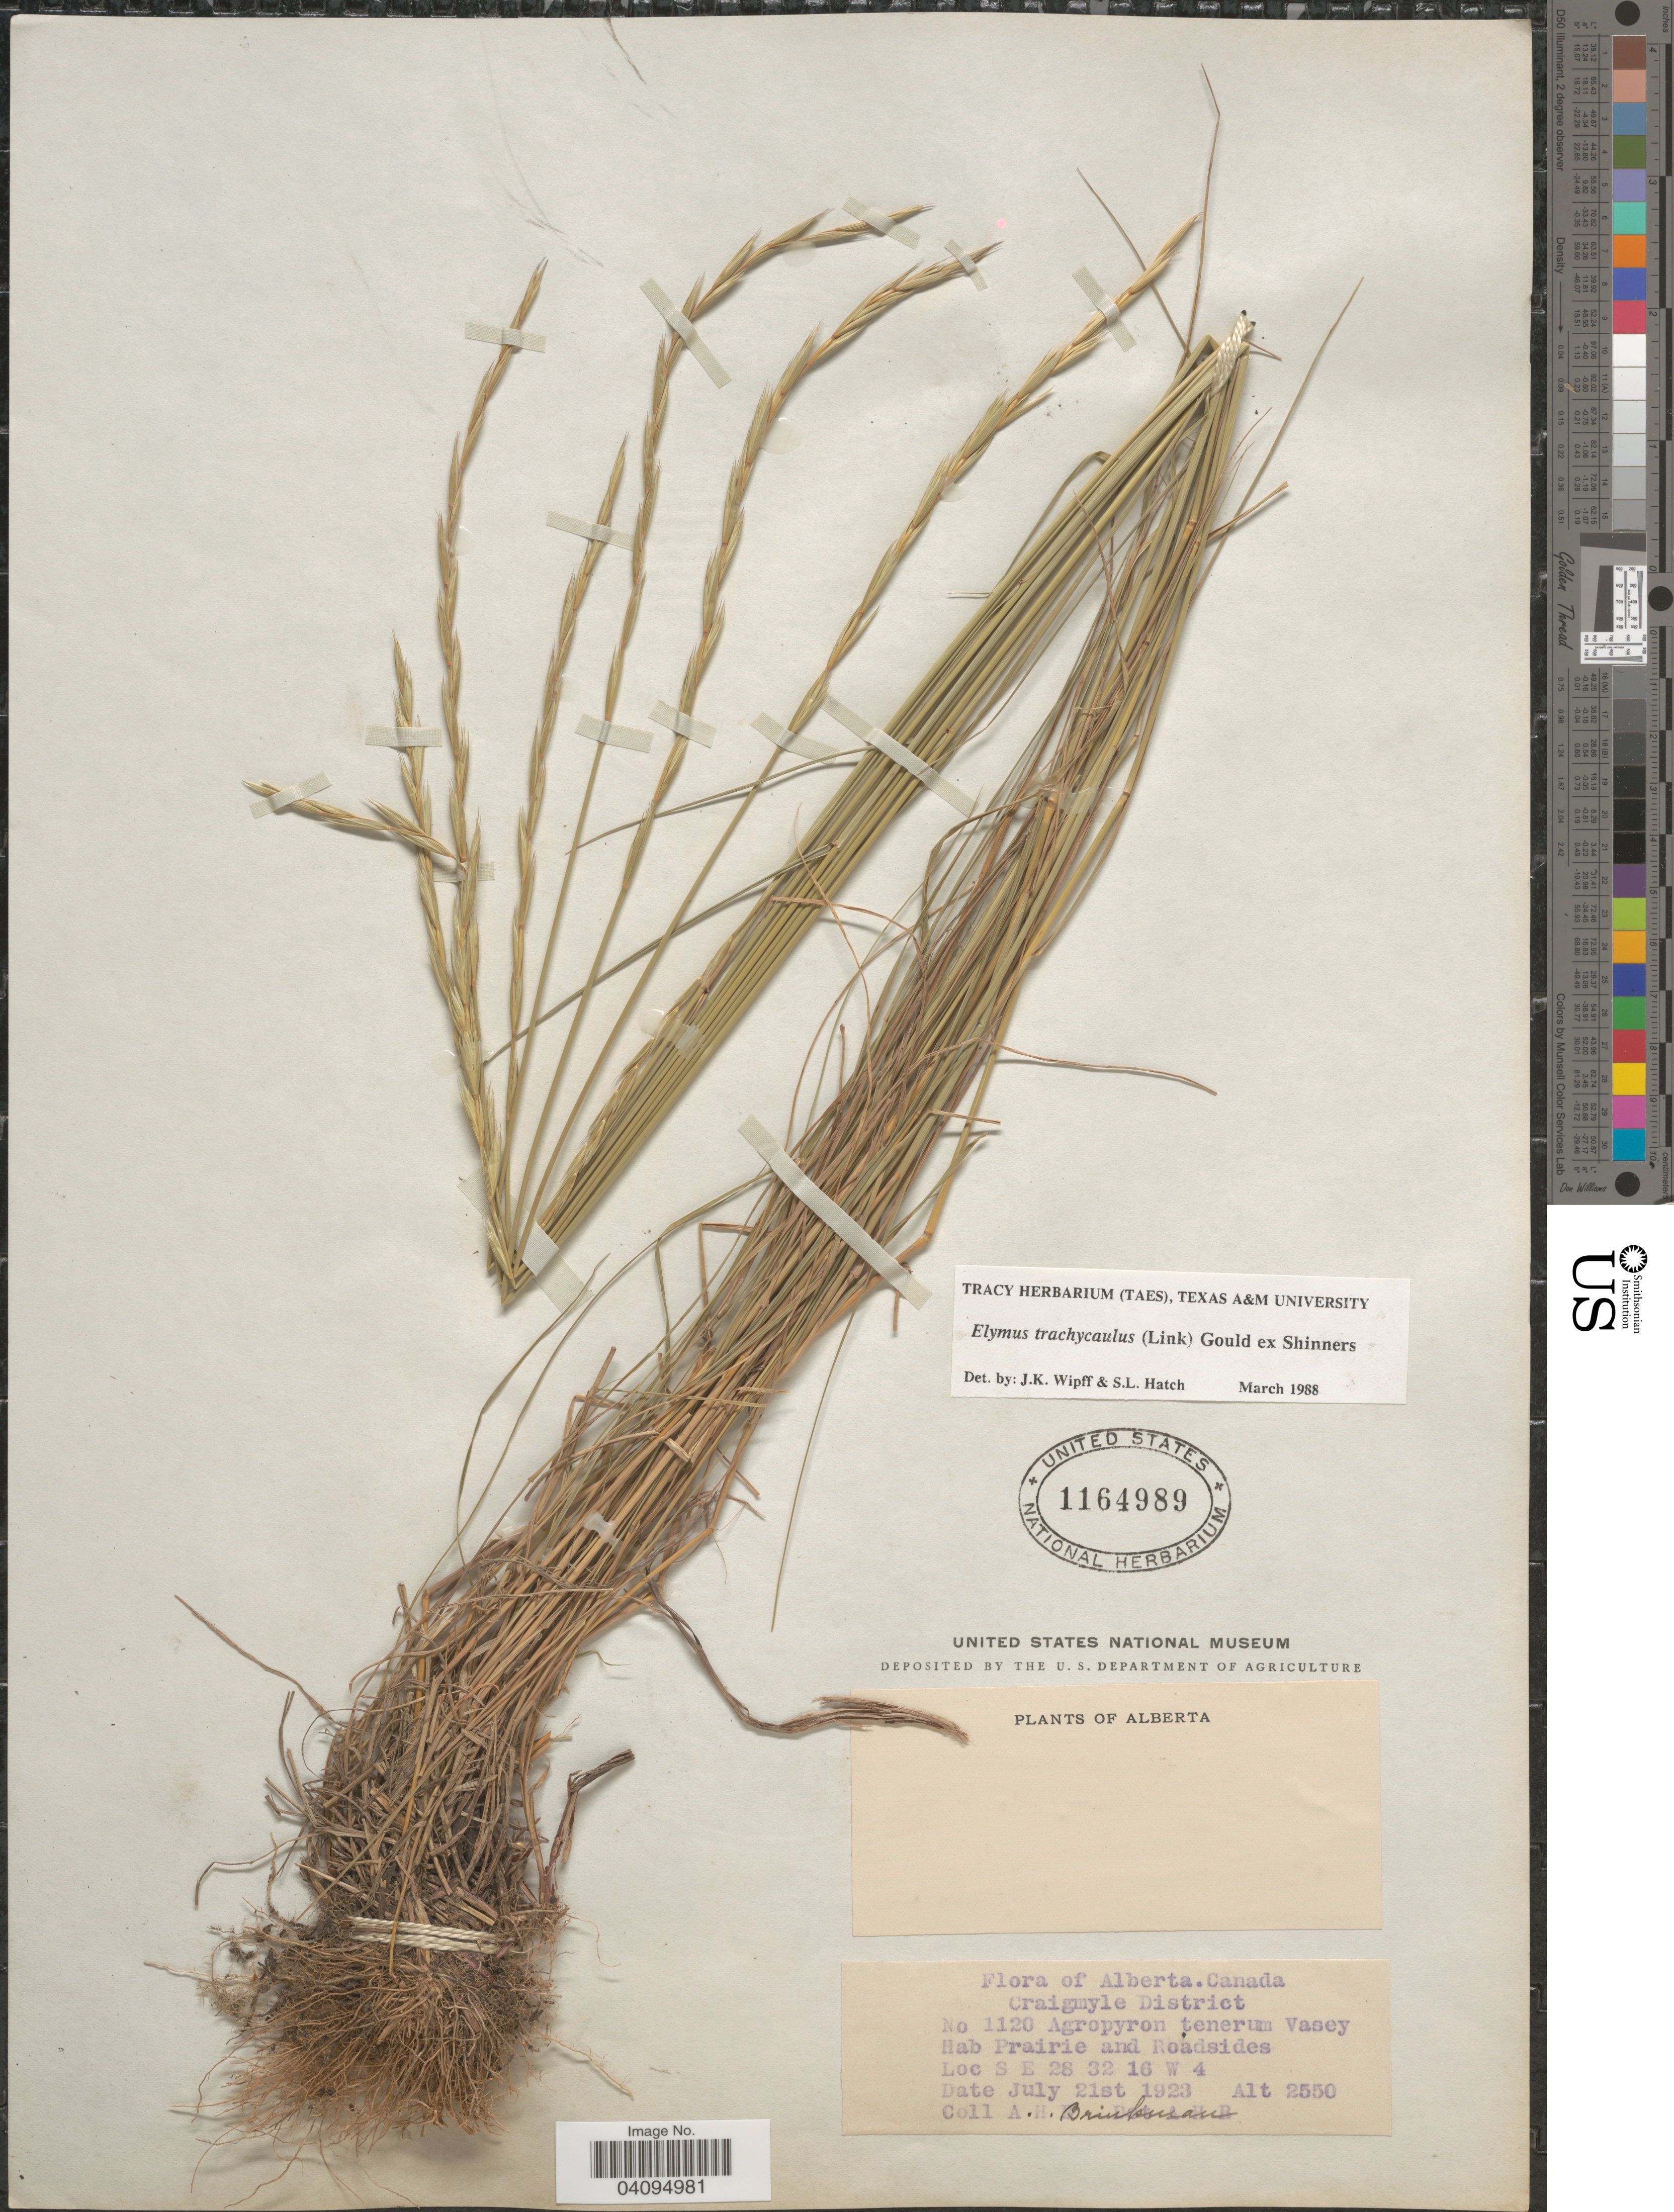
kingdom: Plantae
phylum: Tracheophyta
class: Liliopsida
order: Poales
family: Poaceae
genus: Elymus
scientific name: Elymus trachycaulus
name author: (Link) Gould ex Shinners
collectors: A. Brinkman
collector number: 1120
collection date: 1923-07-21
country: Canada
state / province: Alberta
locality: Craigmyle District. S E 28 32 16 W 4.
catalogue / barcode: US 1164989